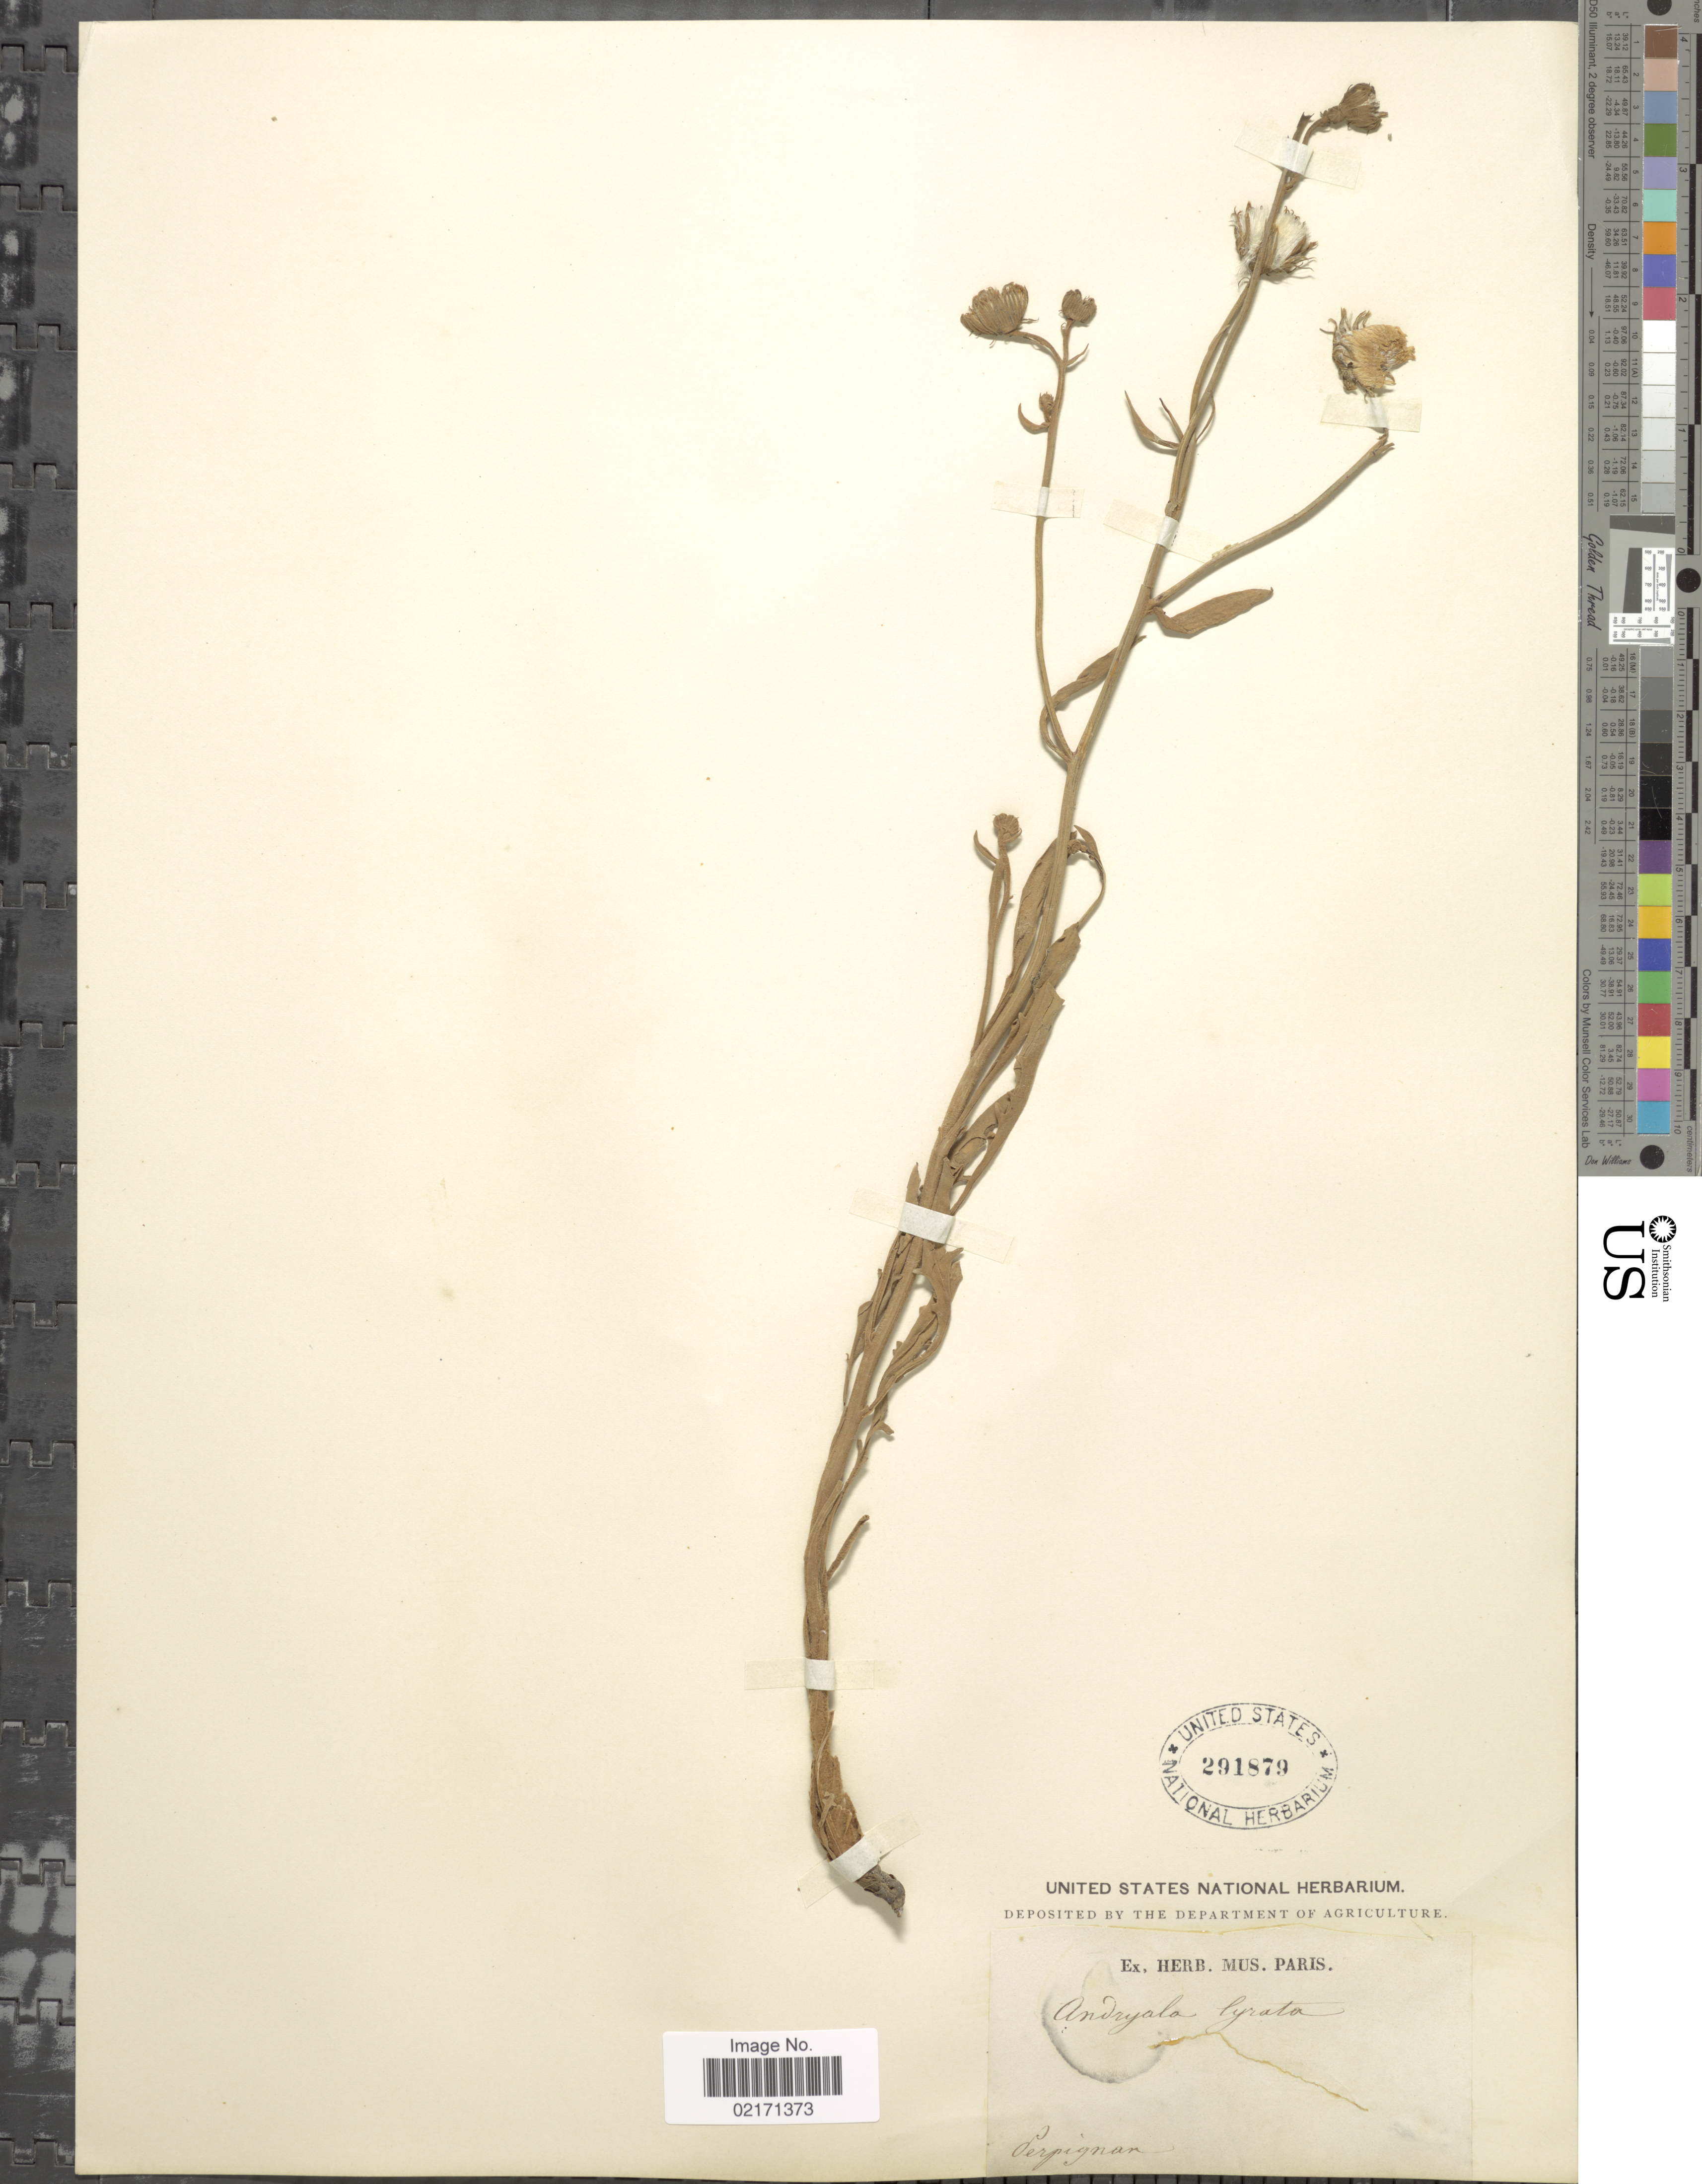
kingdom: Plantae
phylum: Tracheophyta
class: Magnoliopsida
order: Asterales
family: Asteraceae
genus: Andryala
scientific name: Andryala ragusina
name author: L.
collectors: ex herb. Mus. Paris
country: France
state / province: Occitanie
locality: Serpignon [interpreted]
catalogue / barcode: US 291879